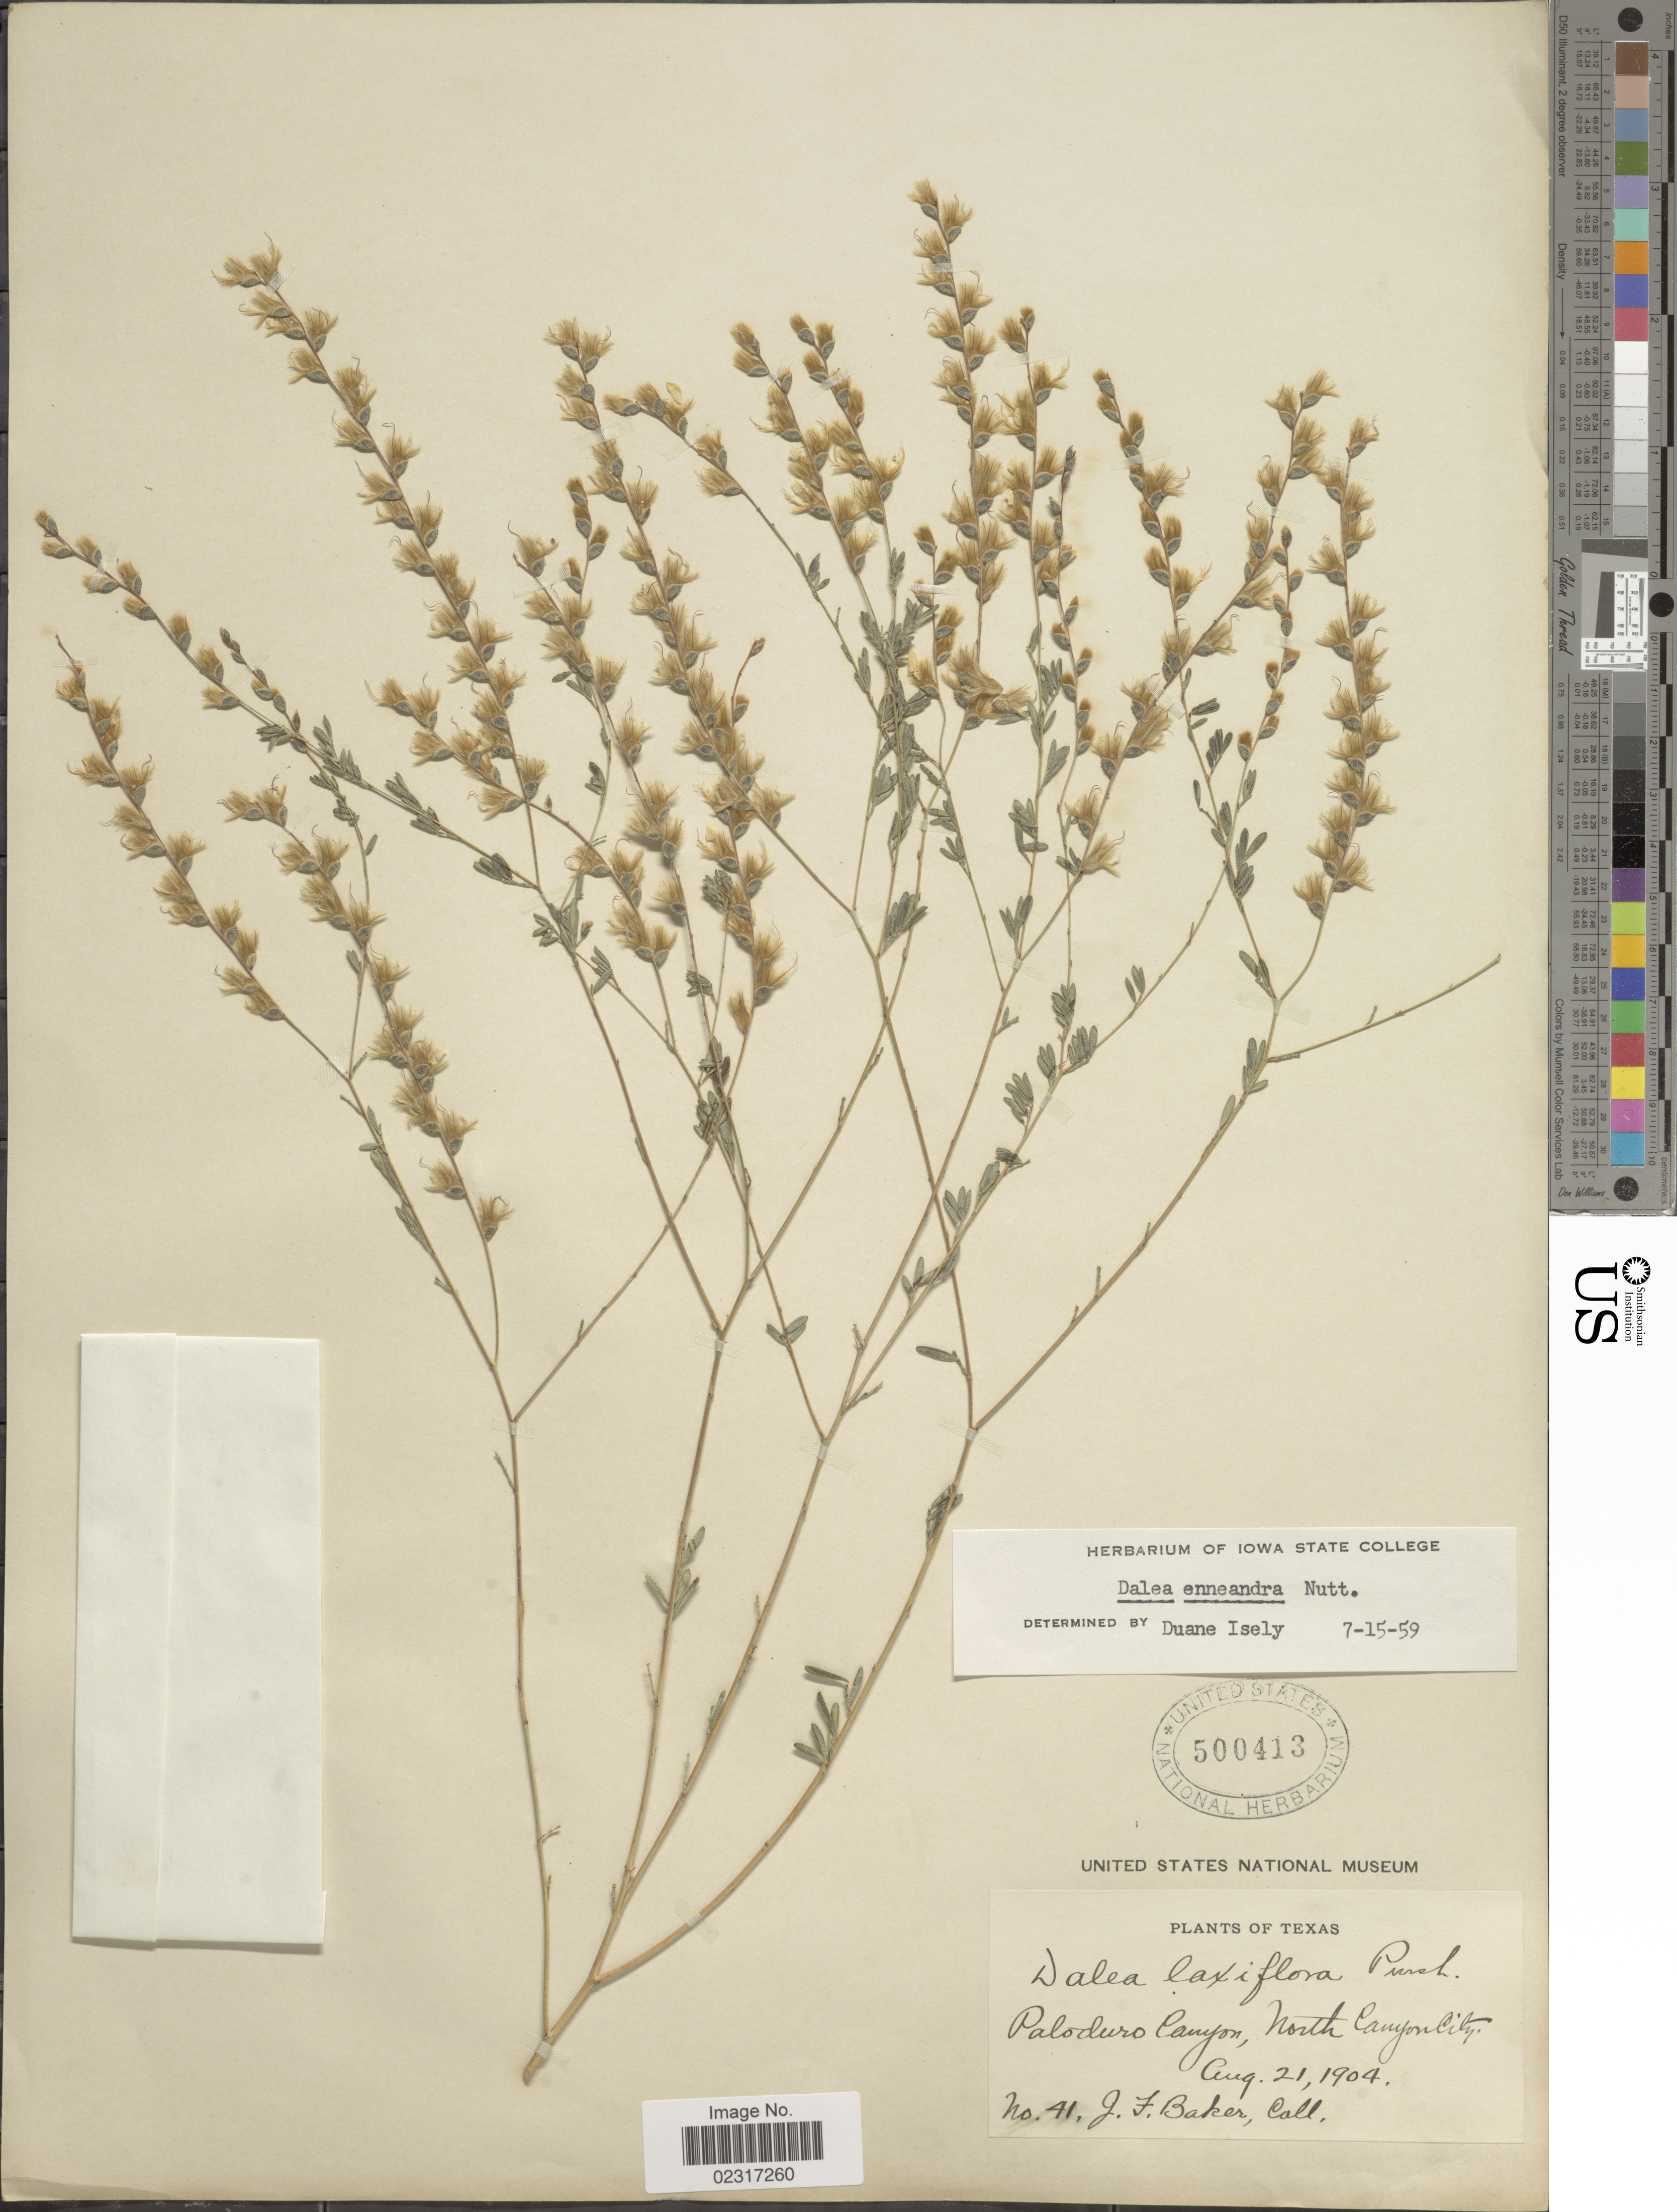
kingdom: Plantae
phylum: Tracheophyta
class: Magnoliopsida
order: Fabales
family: Fabaceae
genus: Dalea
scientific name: Dalea enneandra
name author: Nutt.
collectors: J. F. Baker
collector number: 41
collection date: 1904-08-21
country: United States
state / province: Texas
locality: Paloduro Canyon, North Canyon City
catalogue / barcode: US 500413